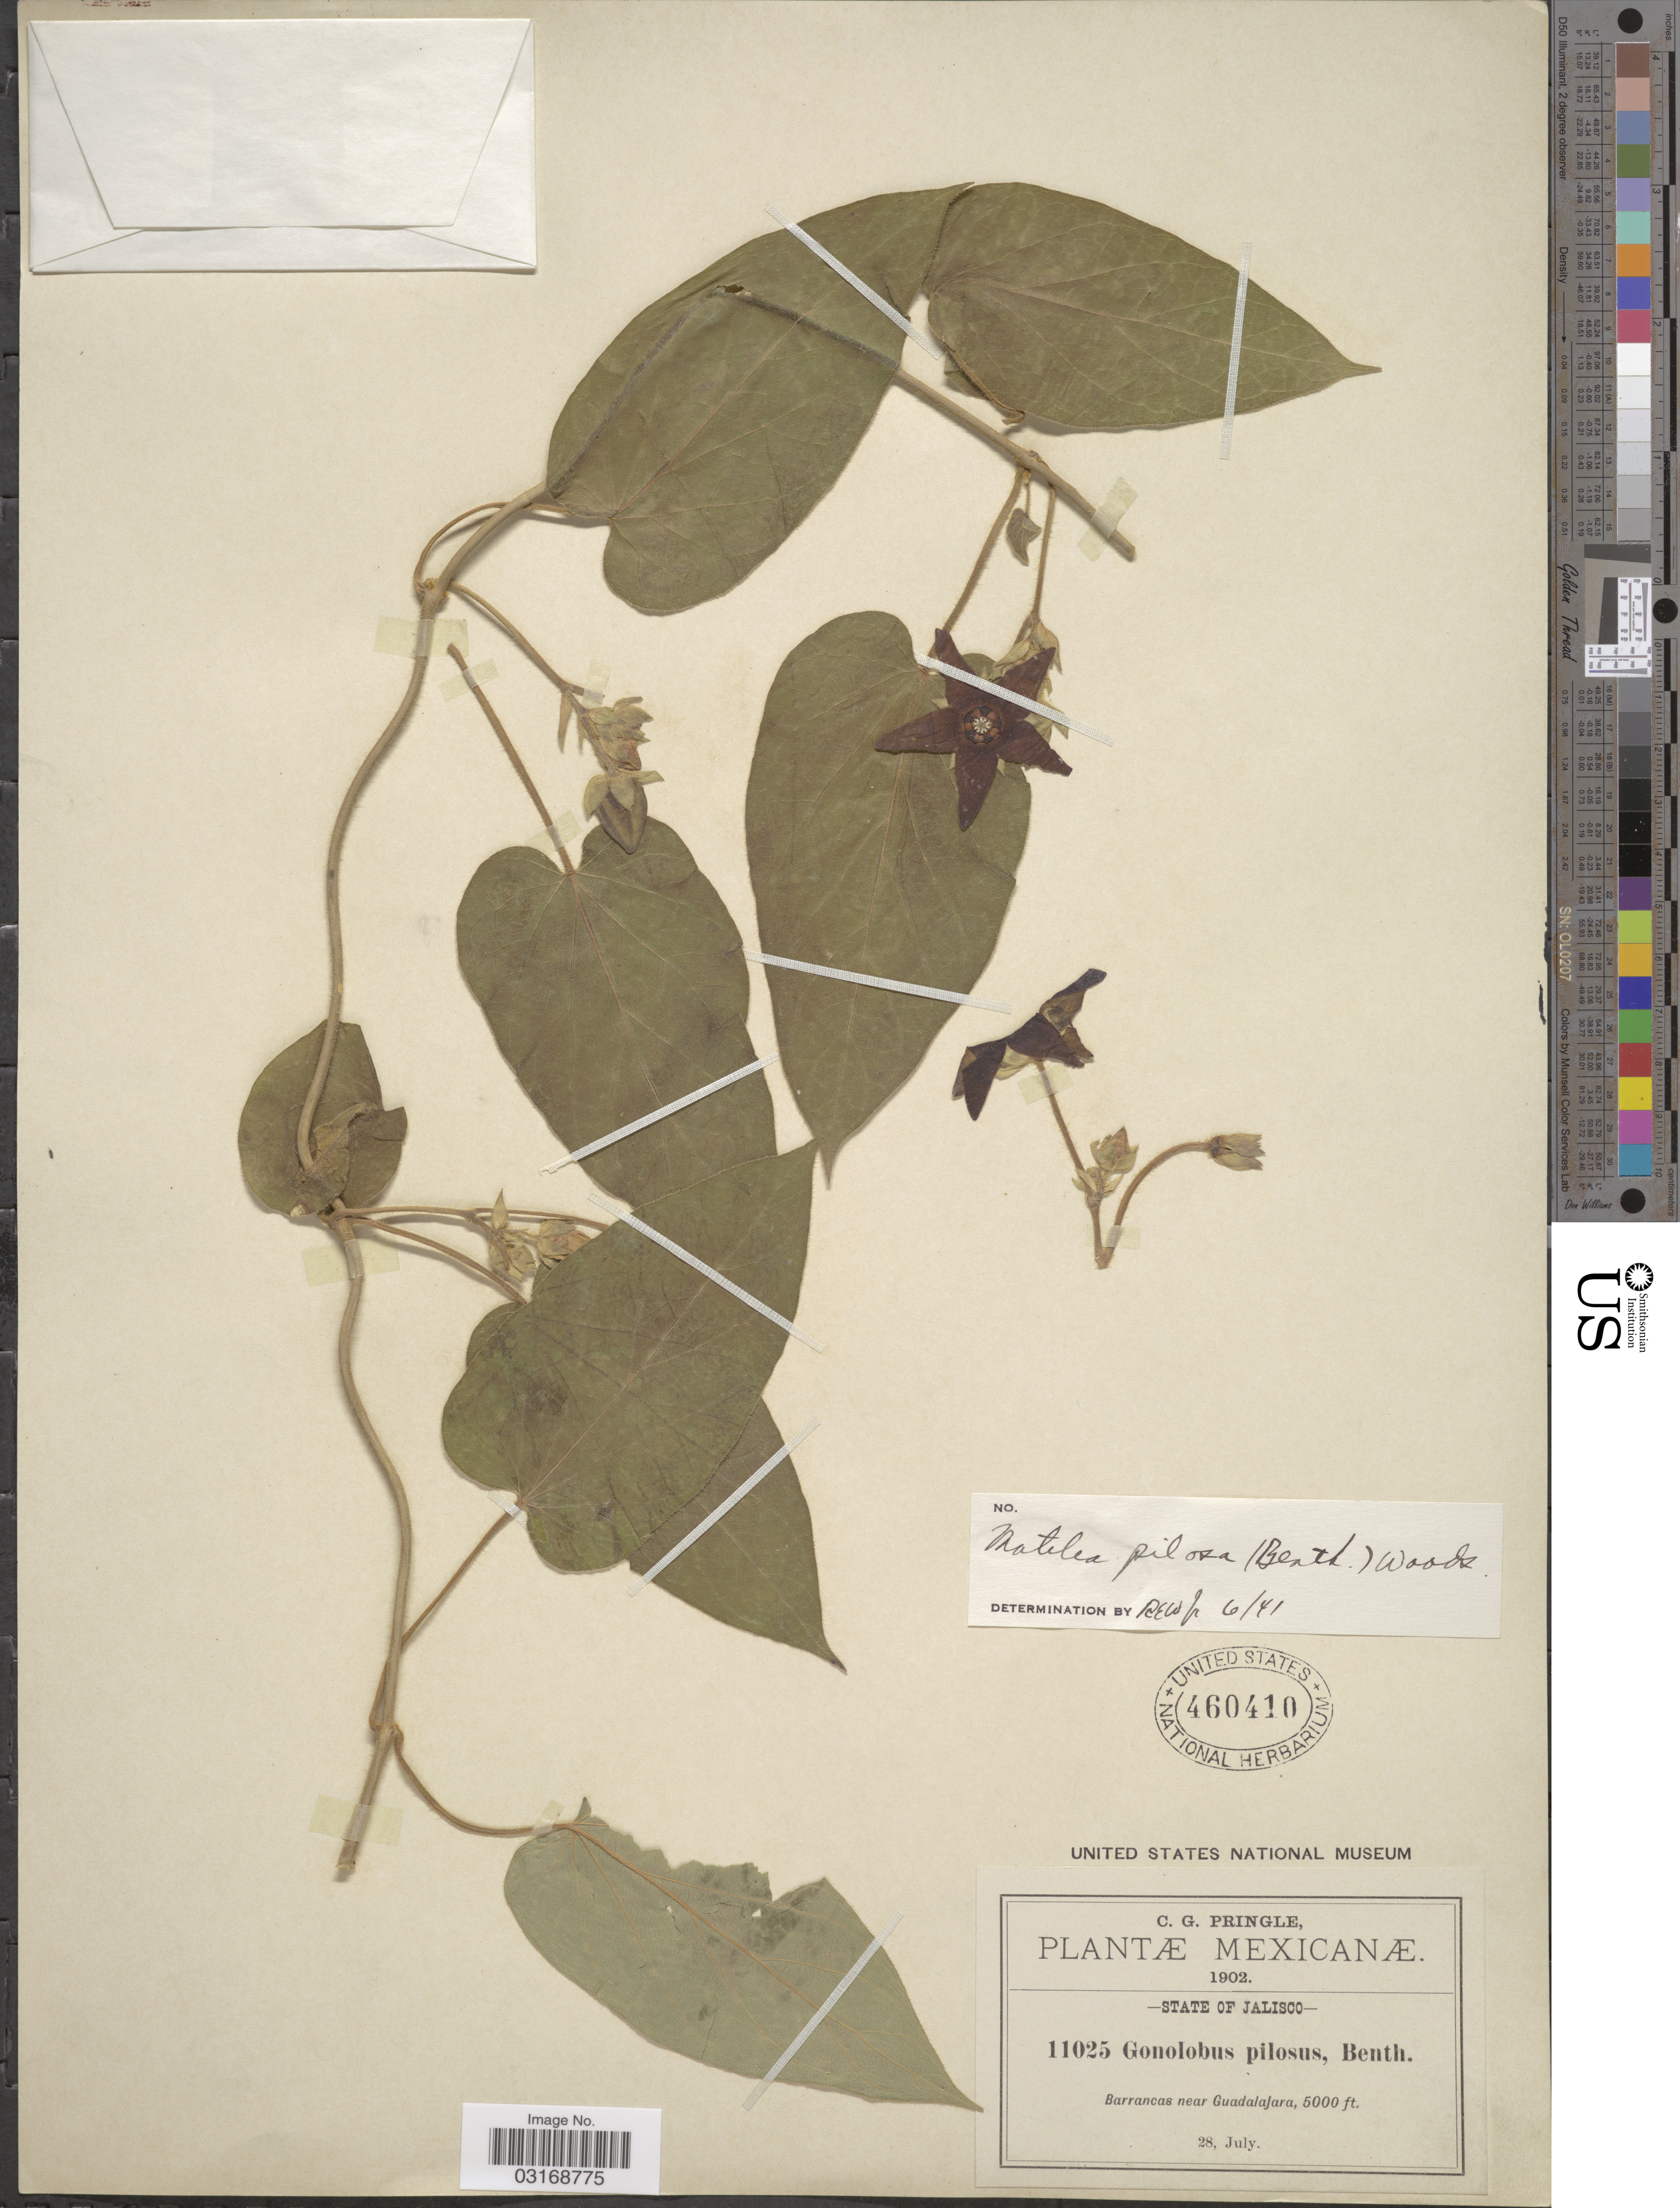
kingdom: Plantae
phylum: Tracheophyta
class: Magnoliopsida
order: Gentianales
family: Apocynaceae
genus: Matelea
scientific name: Matelea pilosa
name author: (Benth.) Woodson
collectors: C. G. Pringle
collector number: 11025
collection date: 1902-07-28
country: Mexico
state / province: Jalisco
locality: State of Jalisco. Barrancas near Guadalajara.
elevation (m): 1524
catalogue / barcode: US 460410